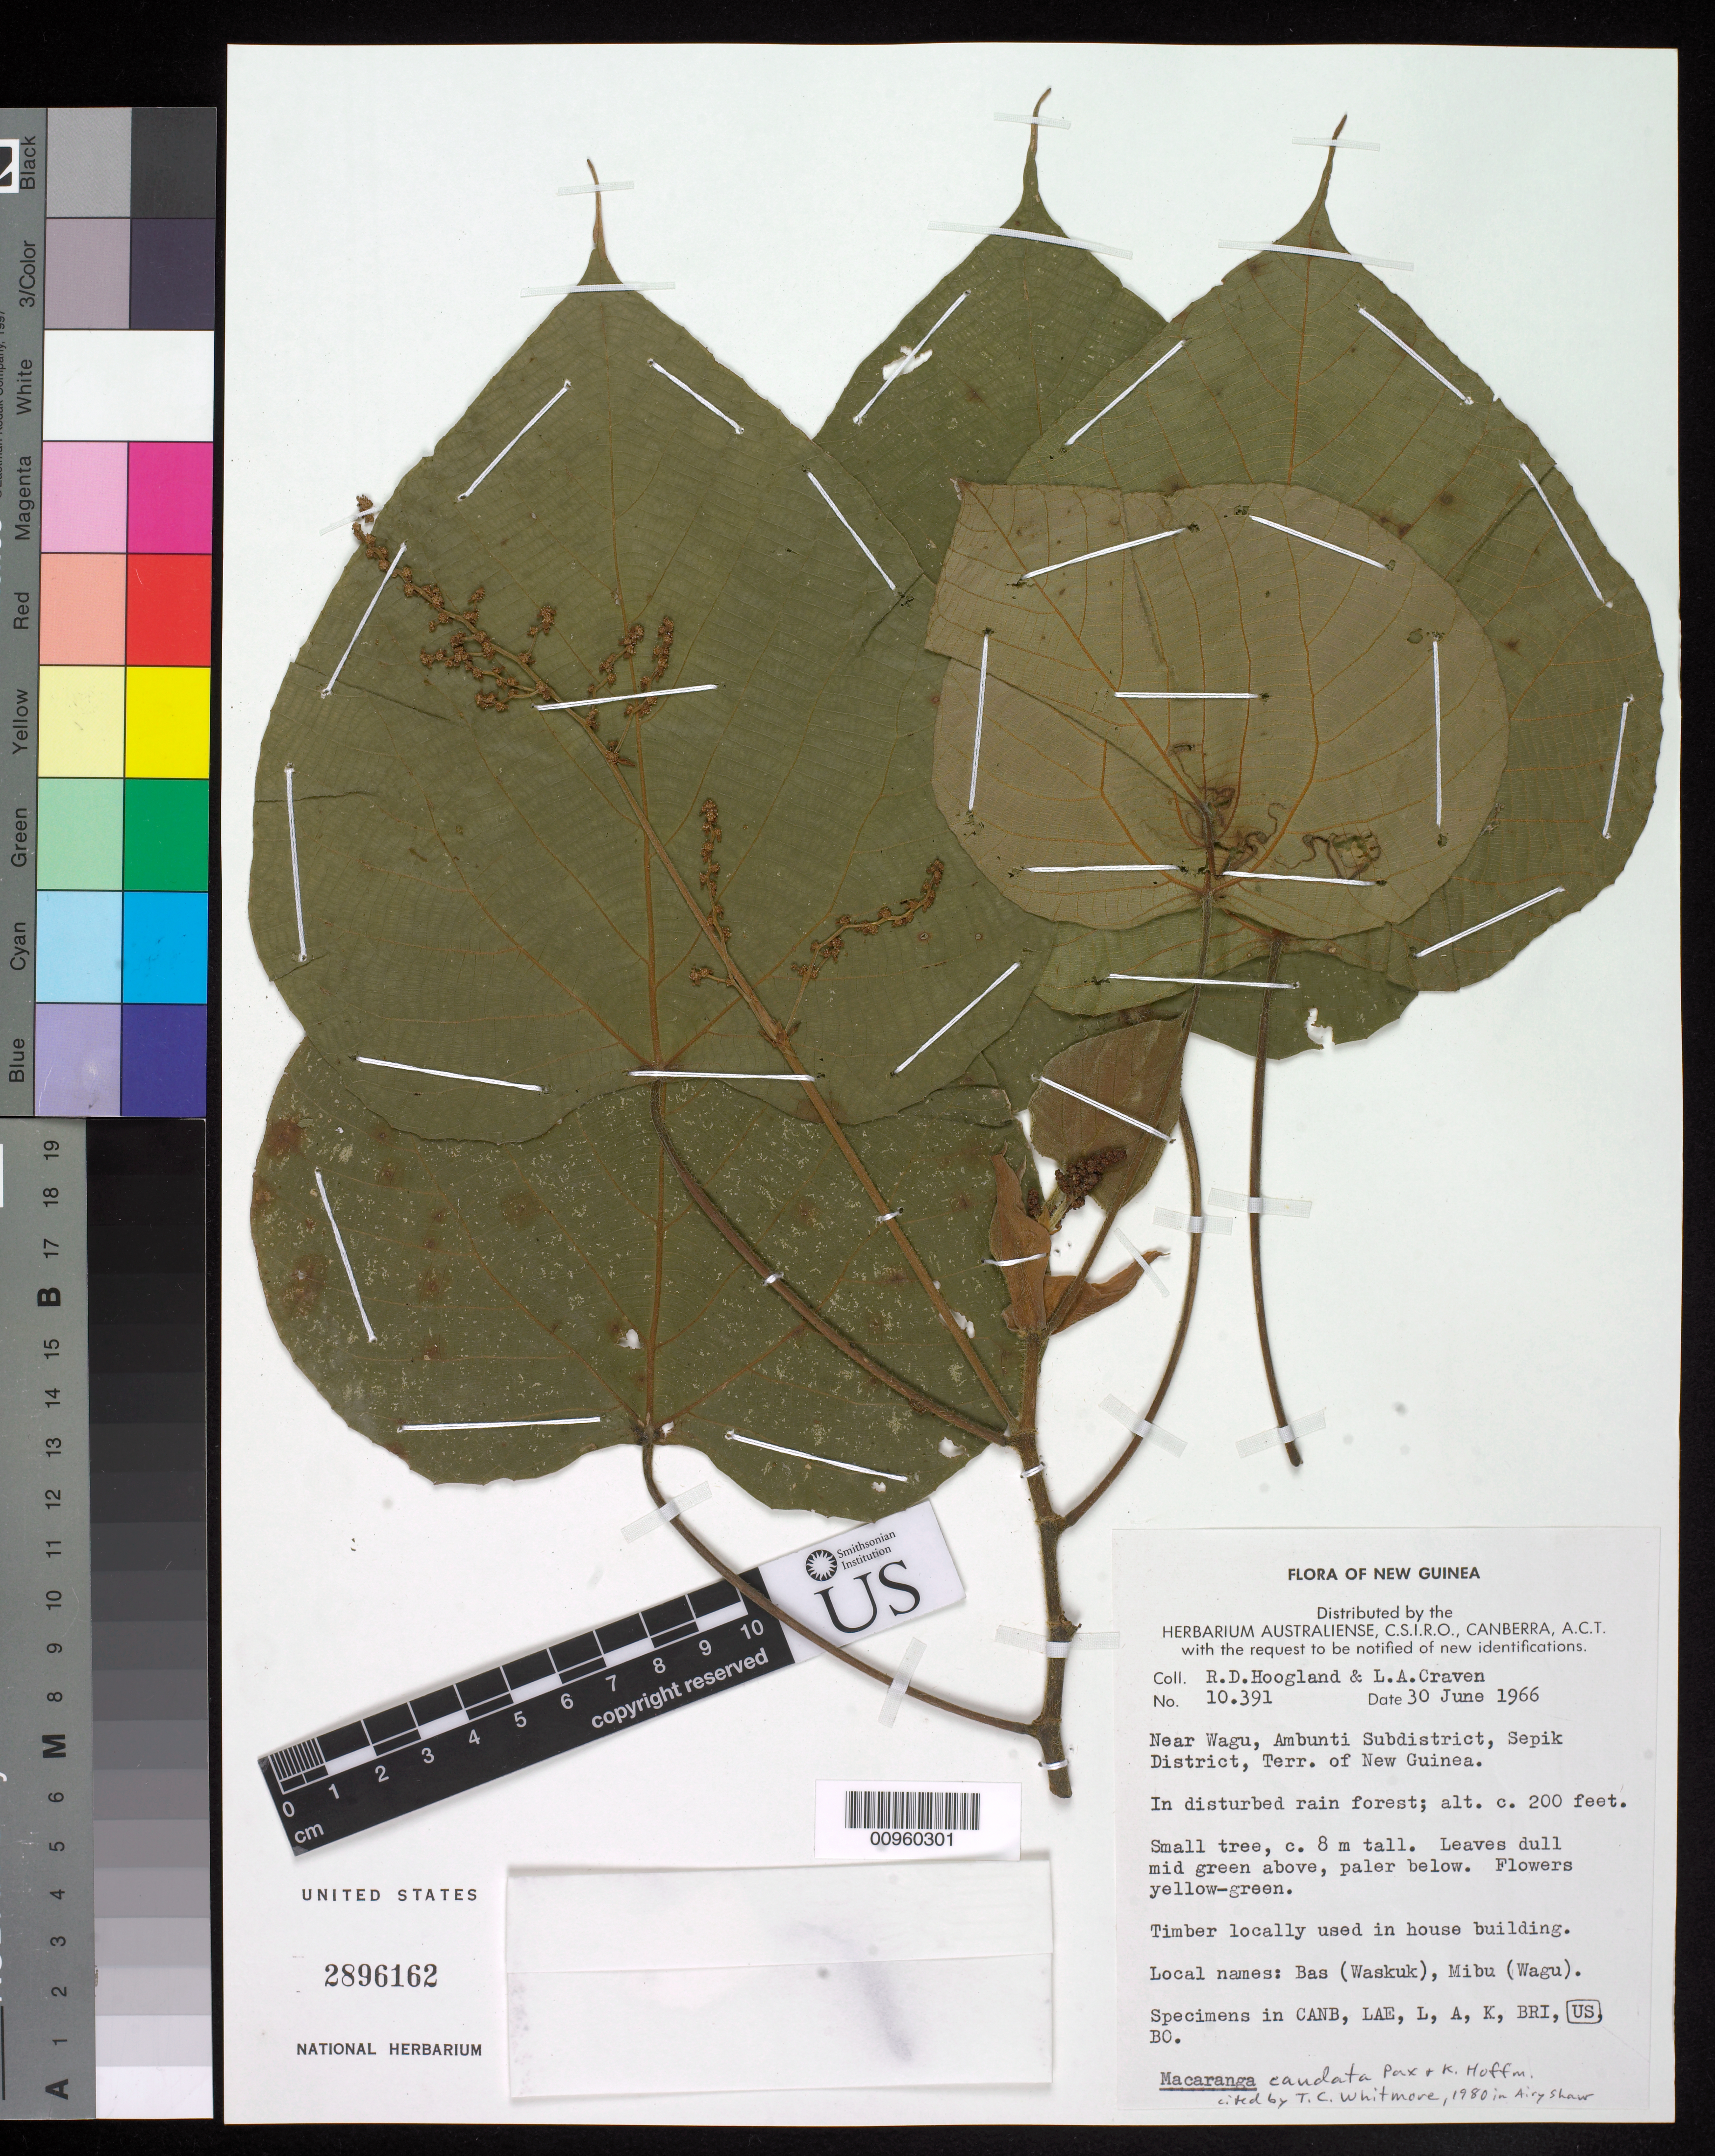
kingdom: Plantae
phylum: Tracheophyta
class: Magnoliopsida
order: Malpighiales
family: Euphorbiaceae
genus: Macaranga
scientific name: Macaranga caudata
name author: Pax & K. Hoffm.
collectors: R. D. Hoogland & L. A. Craven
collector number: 10391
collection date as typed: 30 Jun 1966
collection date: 1966-06-30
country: Papua New Guinea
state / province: East Sepik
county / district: Ambunti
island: New Guinea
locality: Near Wagu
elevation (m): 61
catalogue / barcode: US 2896162